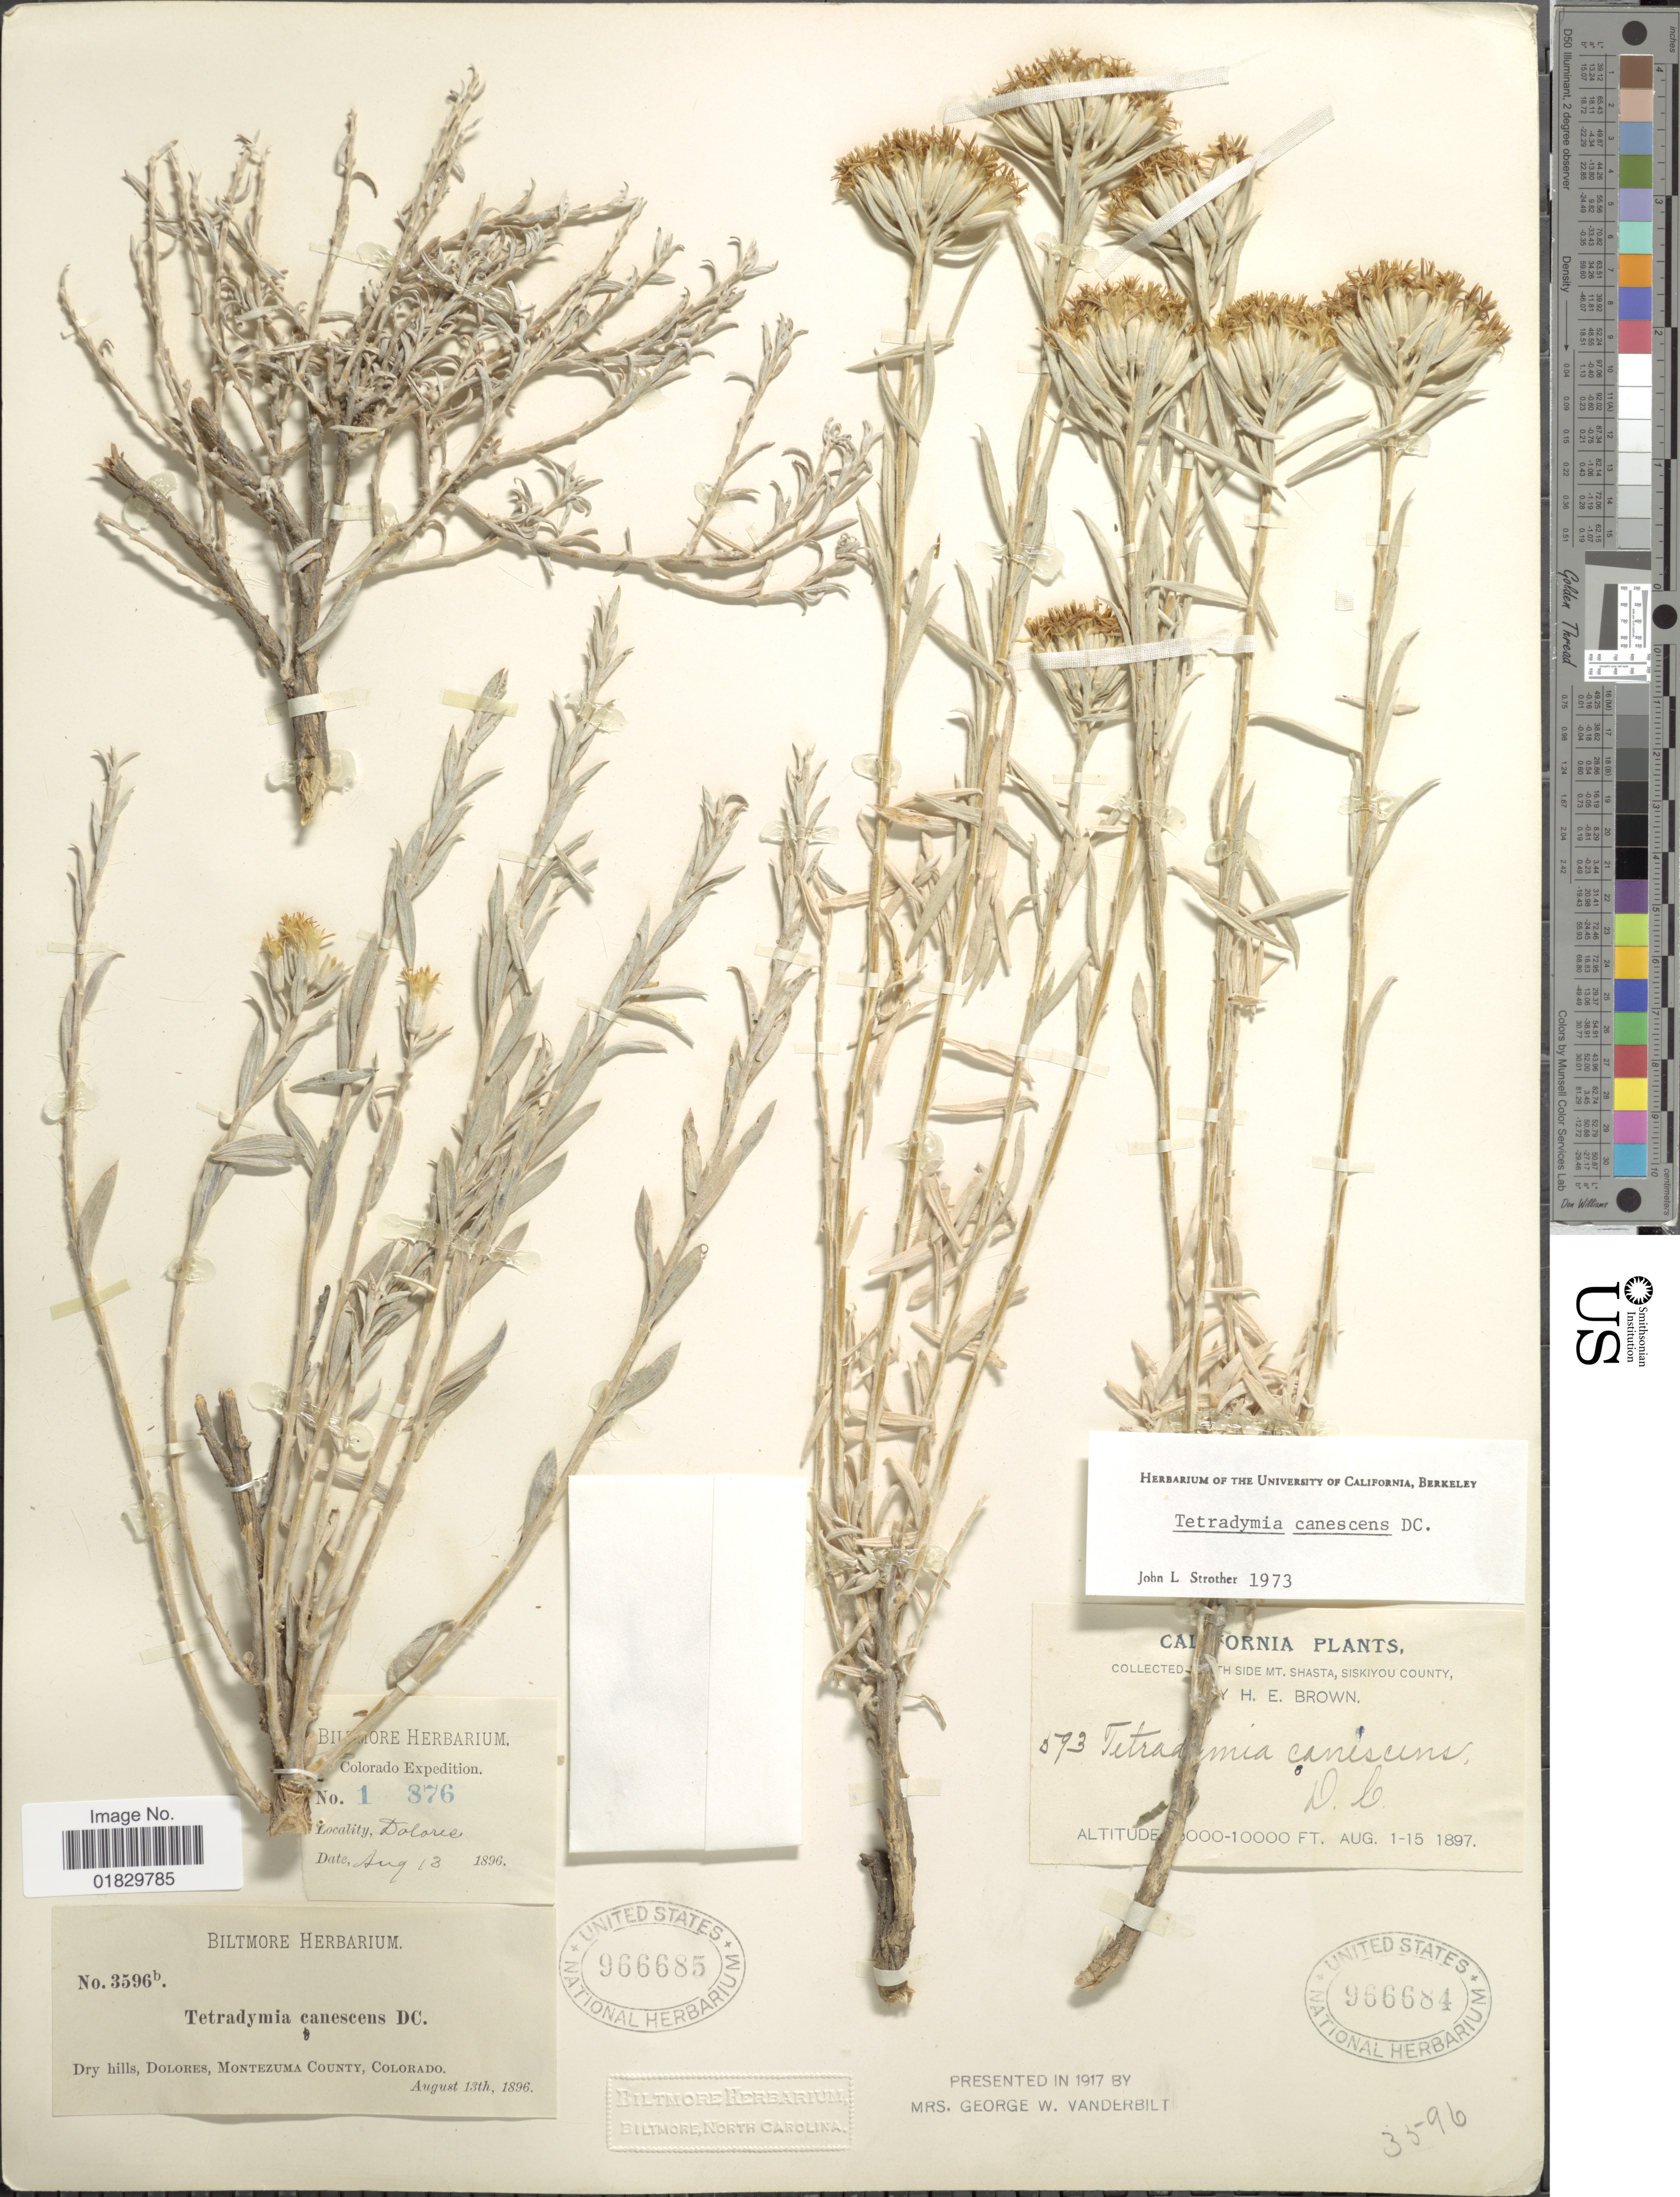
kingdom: Plantae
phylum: Tracheophyta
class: Magnoliopsida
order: Asterales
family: Asteraceae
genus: Tetradymia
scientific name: Tetradymia canescens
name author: DC.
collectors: ex herb. Biltmore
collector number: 3596b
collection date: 1896-08-13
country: United States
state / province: Colorado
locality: Dry hills, Dolores, Montezuma County, Colorado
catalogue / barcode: US 966685-2